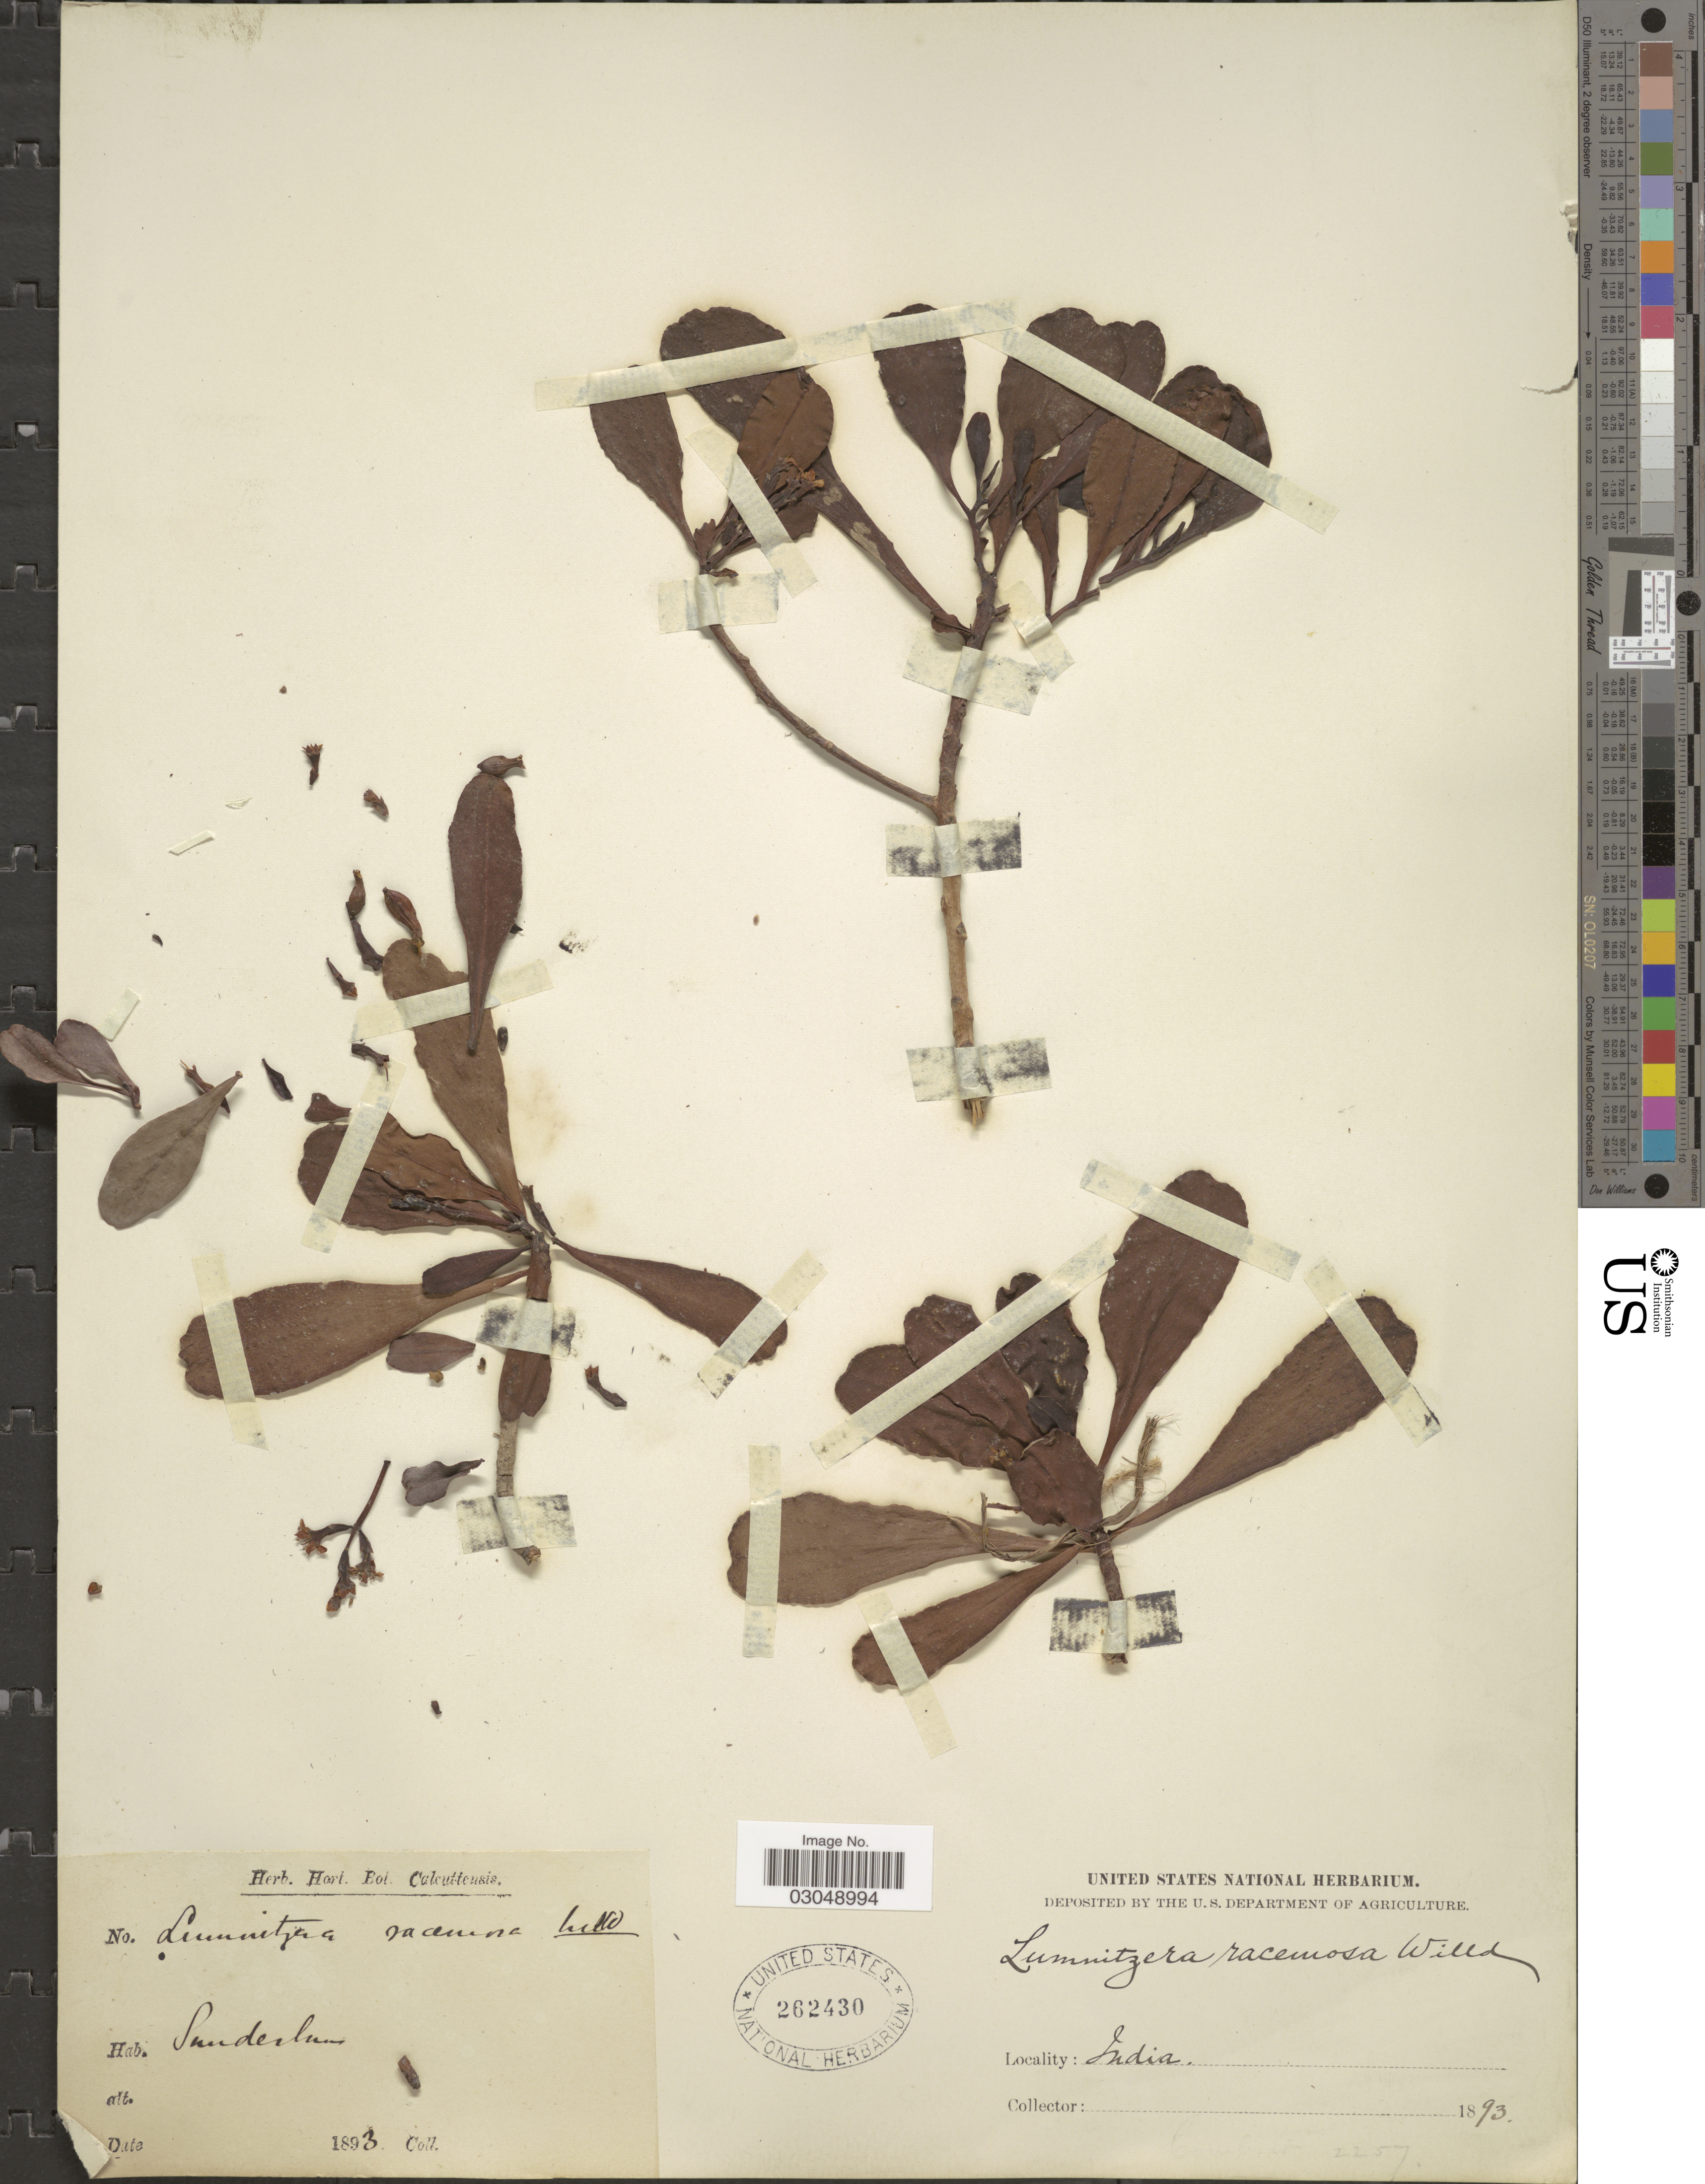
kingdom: Plantae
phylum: Tracheophyta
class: Magnoliopsida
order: Myrtales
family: Combretaceae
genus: Lumnitzera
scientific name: Lumnitzera racemosa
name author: Willd.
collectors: ex Herb. Hort. Bot. Calcuttensis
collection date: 1893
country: India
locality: Sunderban.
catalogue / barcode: US 262430